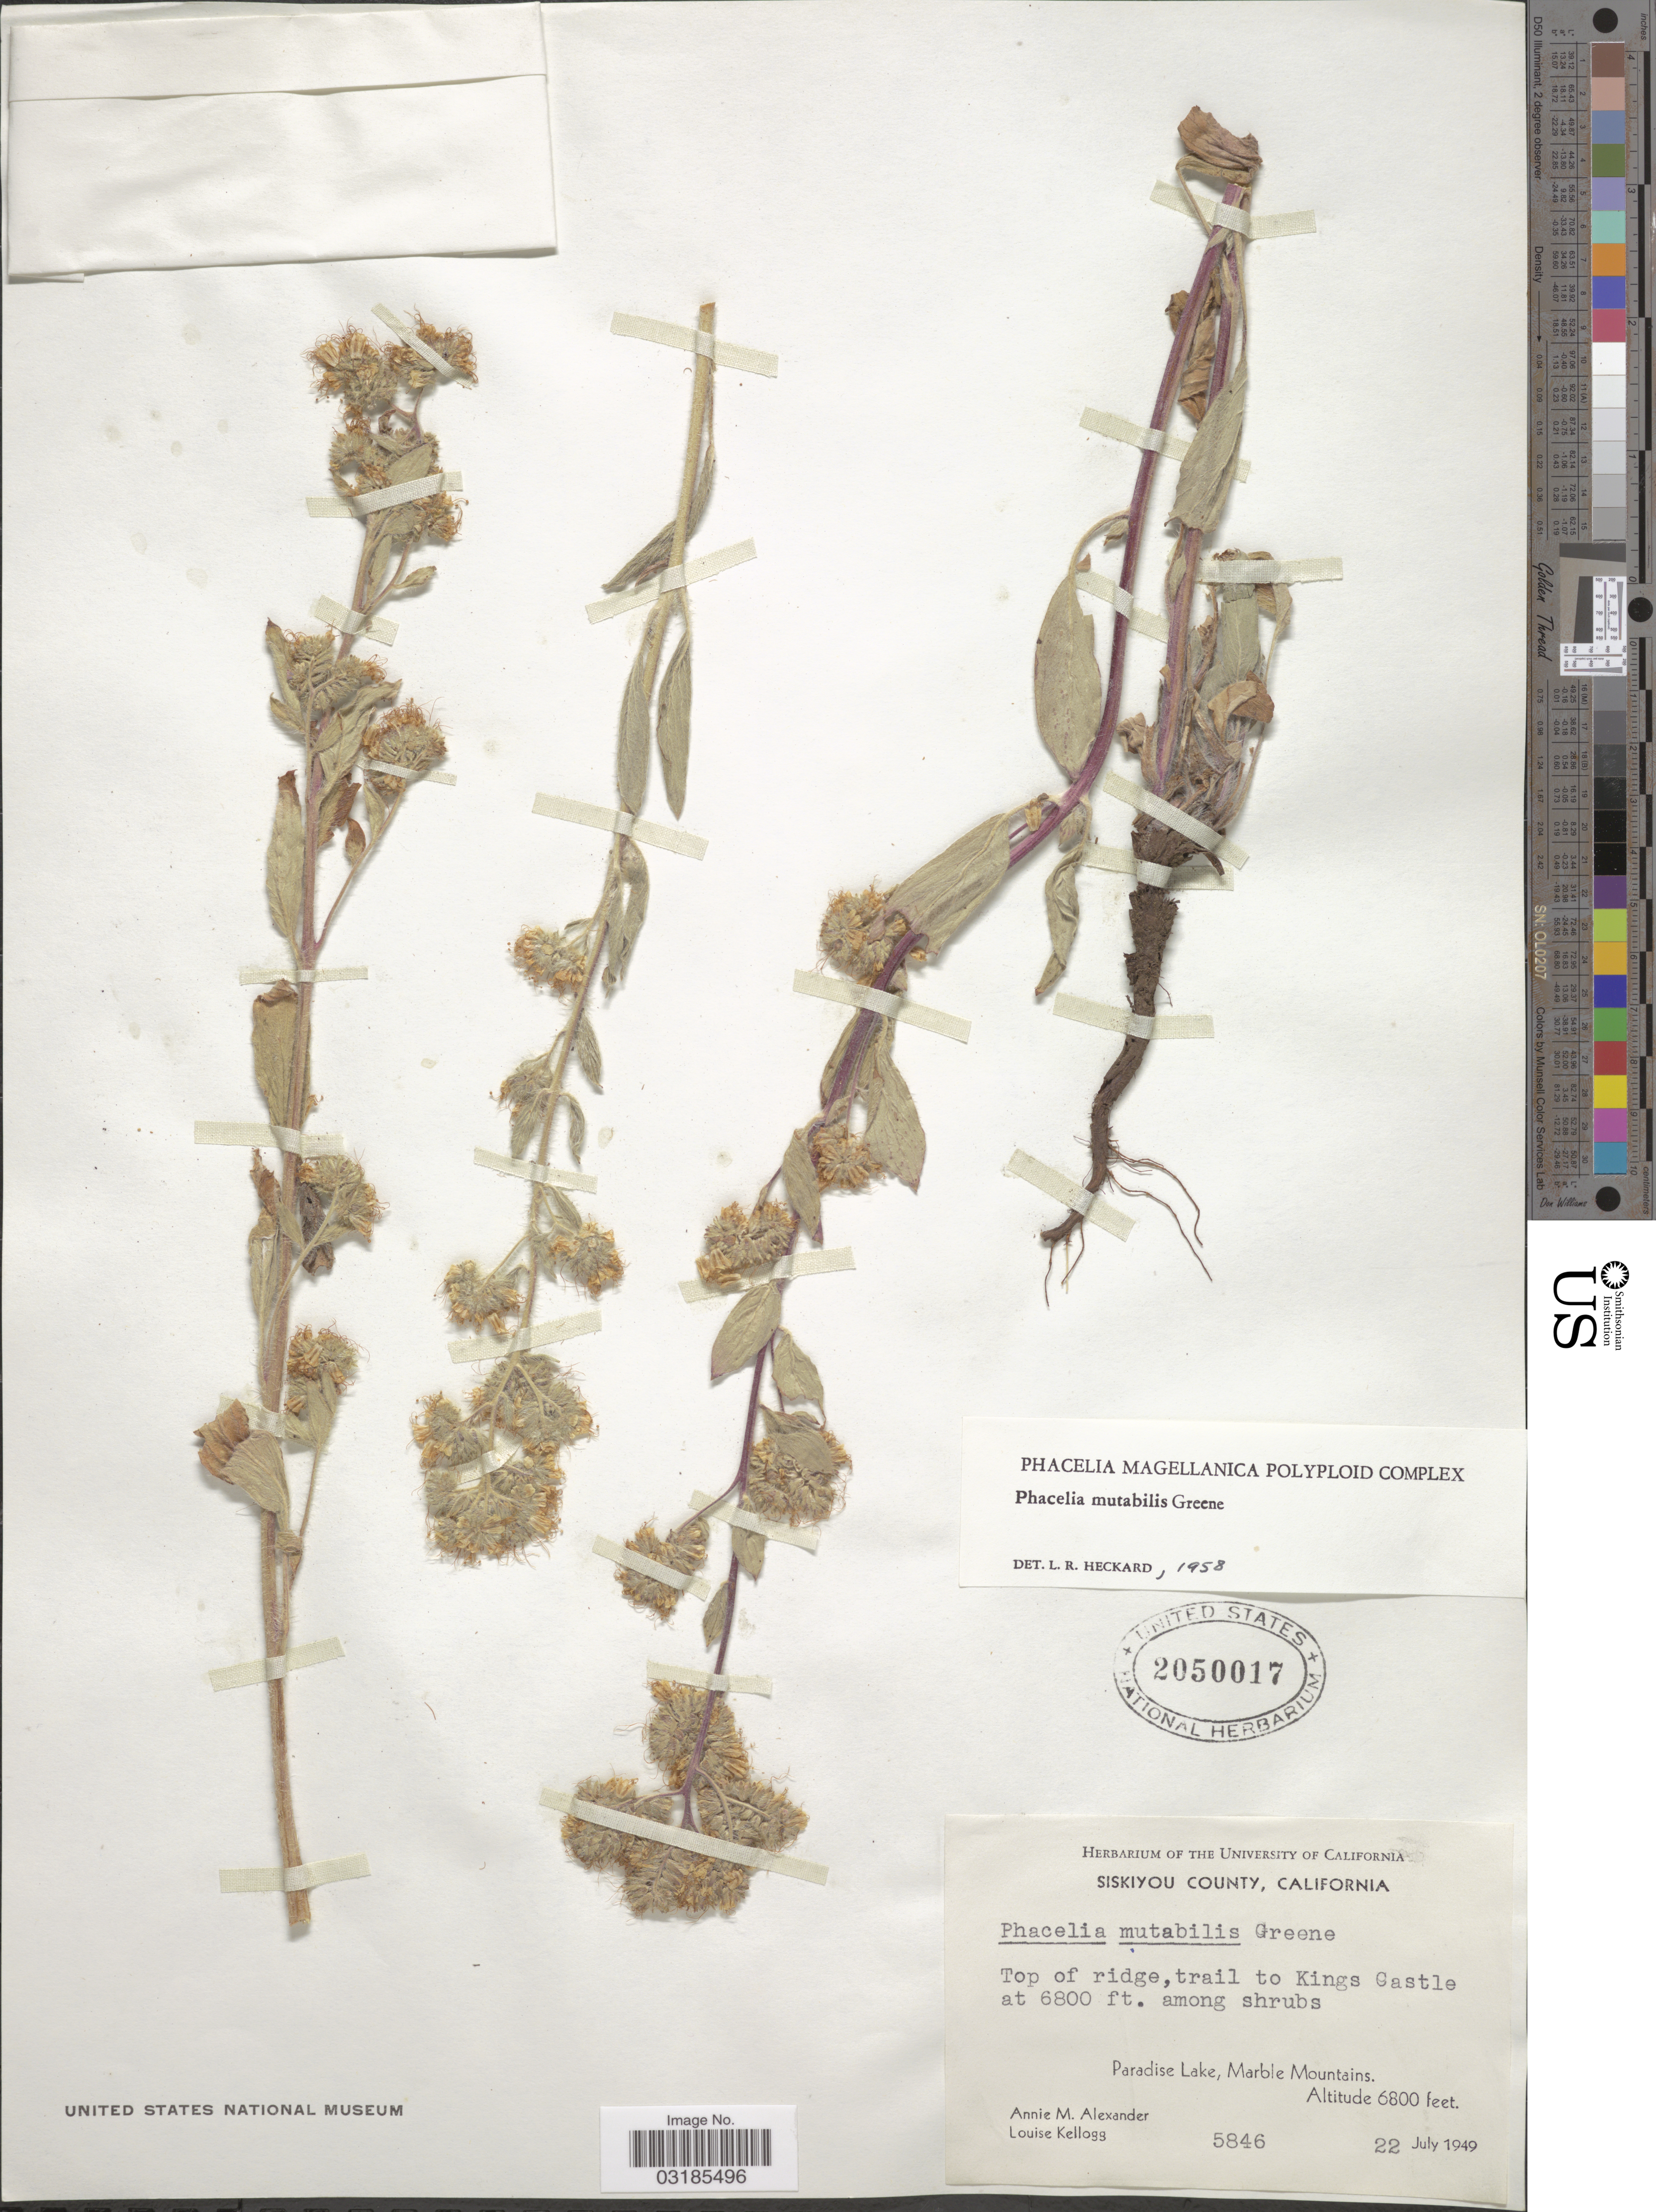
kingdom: Plantae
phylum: Tracheophyta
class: Magnoliopsida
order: Boraginales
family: Hydrophyllaceae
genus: Phacelia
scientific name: Phacelia mutabilis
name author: Greene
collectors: A. M. Alexander & L. Kellogg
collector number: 5846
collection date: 1949-07-22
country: United States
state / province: California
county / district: Siskiyou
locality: Siskiyou County, Top of ridge, trail to Kings Castle, Paradise Lake, Marble Mountains.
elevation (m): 2073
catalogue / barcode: US 2050017